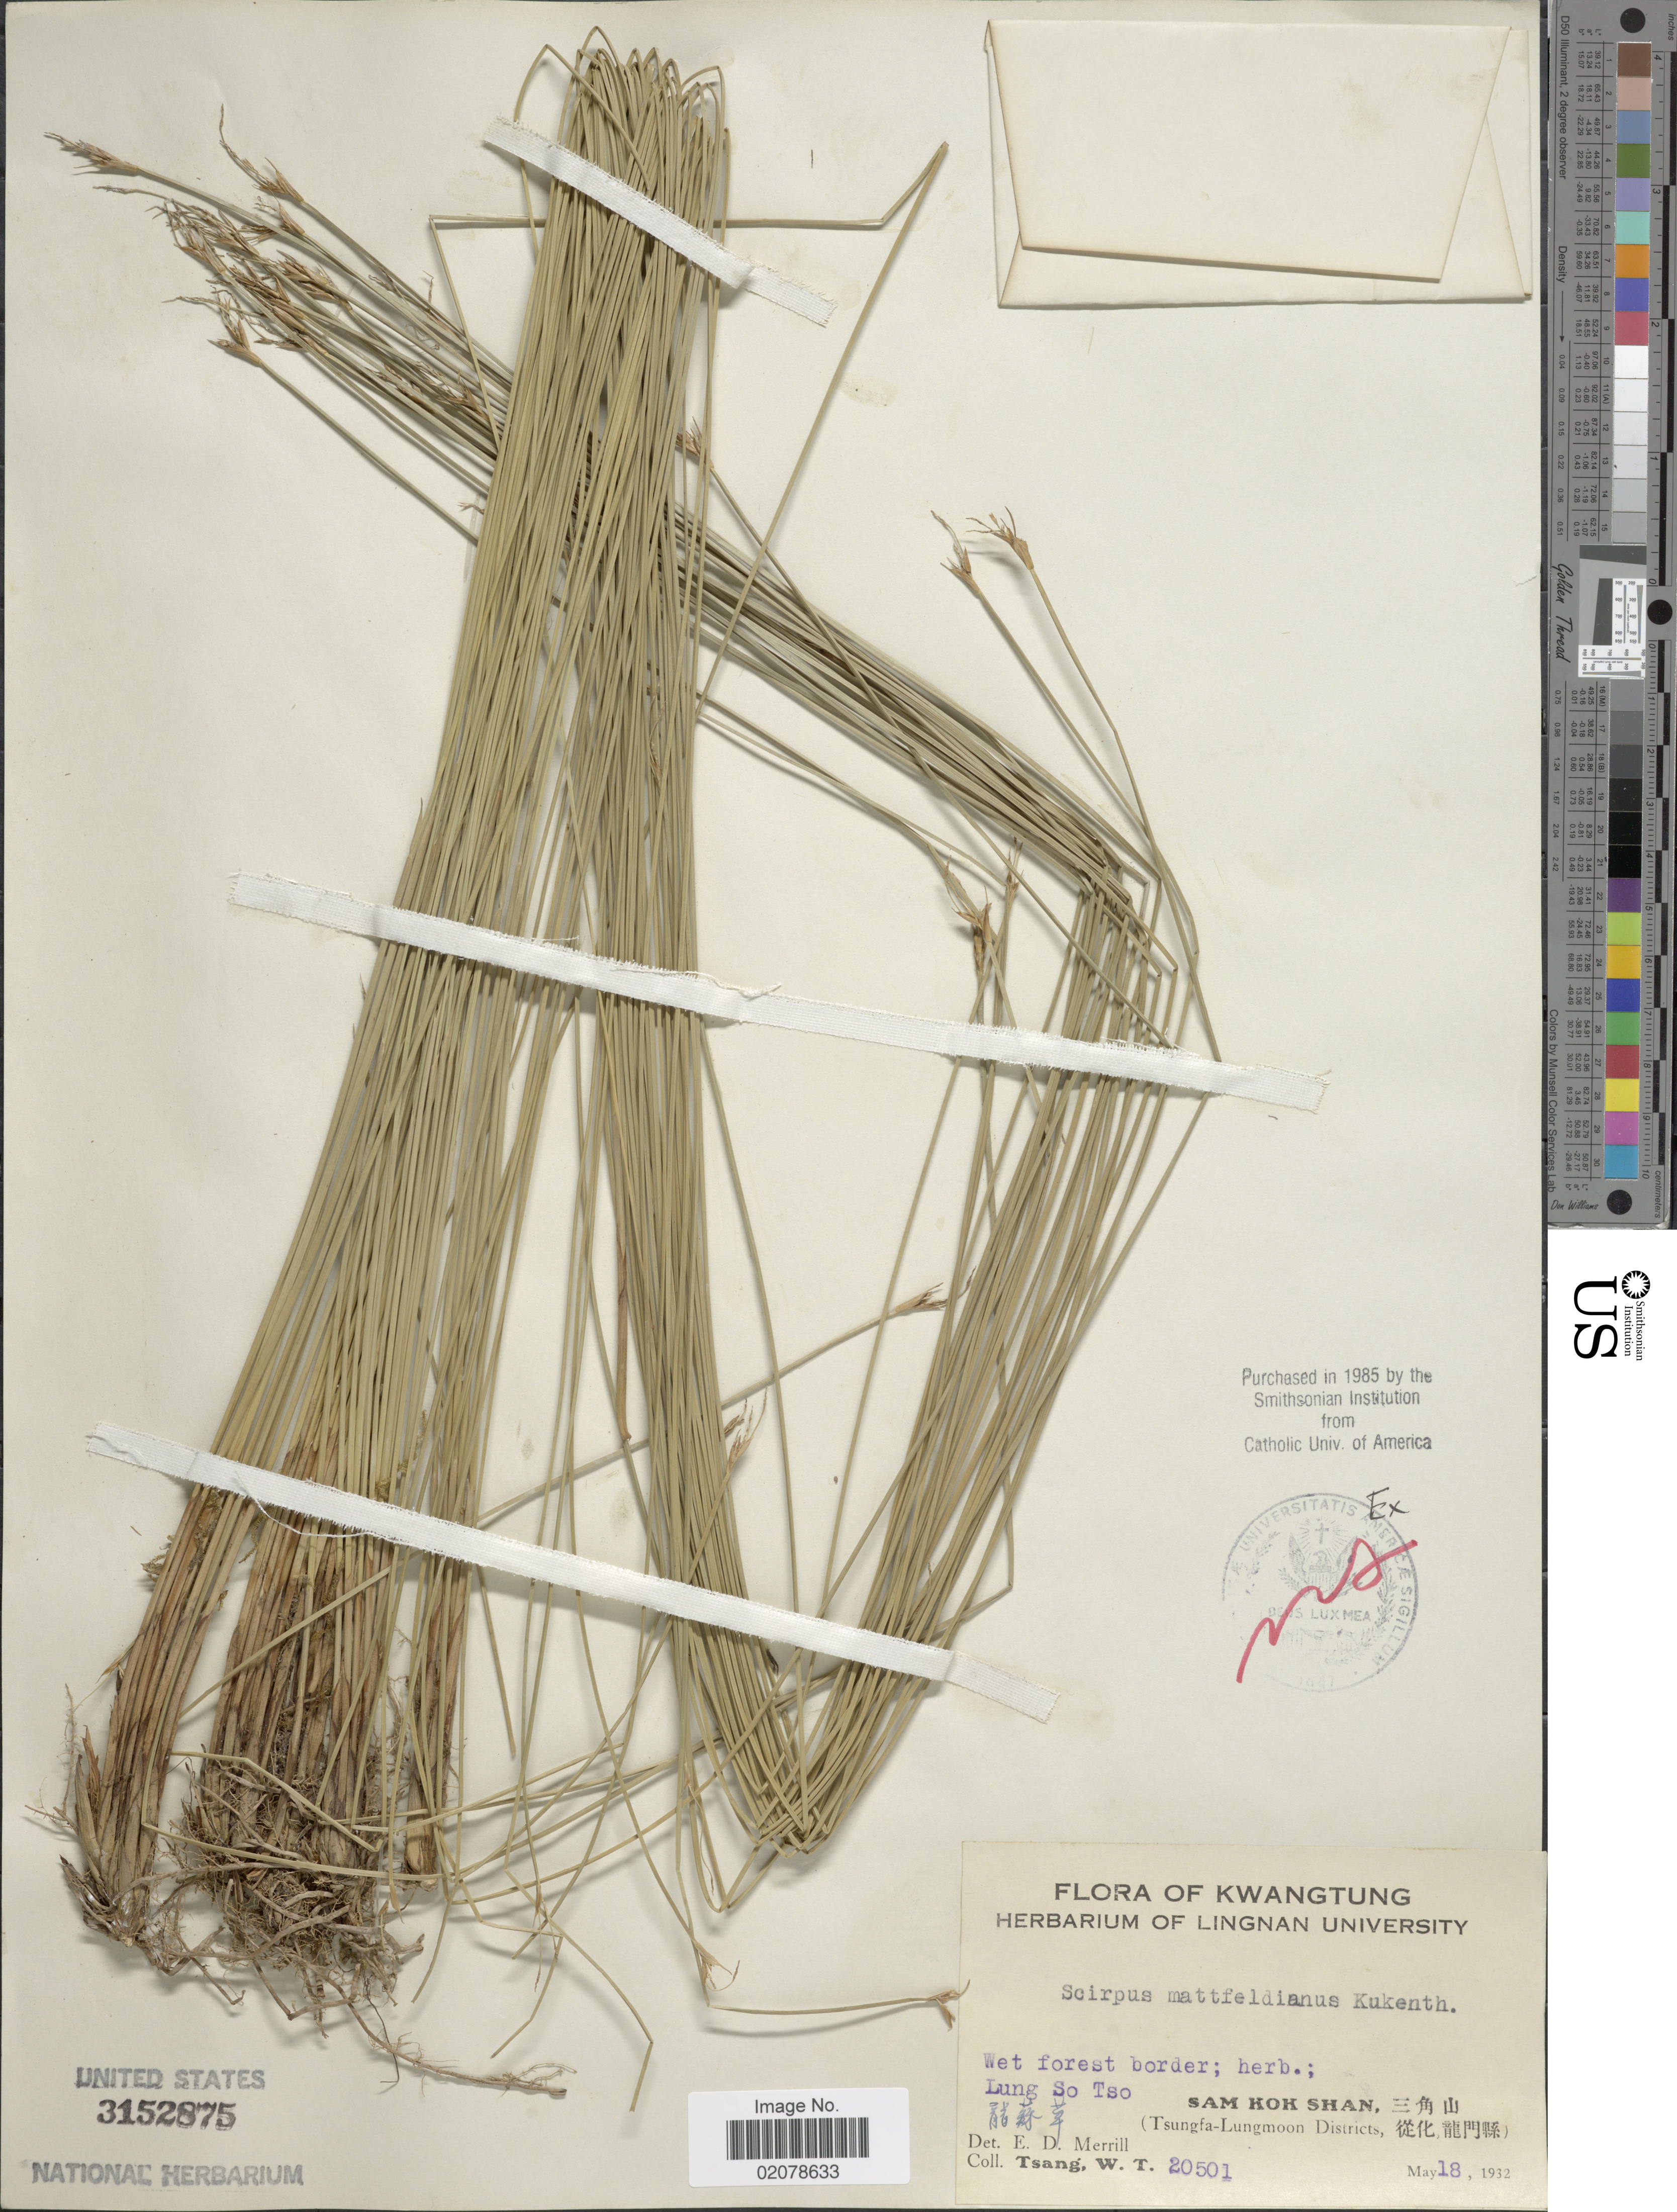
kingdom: Plantae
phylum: Tracheophyta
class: Liliopsida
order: Poales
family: Cyperaceae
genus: Trichophorum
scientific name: Trichophorum mattfeldianum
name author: (Kük.) Liang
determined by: Strong, Mark T., (BOT), Smithsonian Institution - National Museum of Natural History (UNITED STATES)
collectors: W. T. Tsang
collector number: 20501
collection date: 1932-05-18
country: China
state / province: Guangdong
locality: Kwangtung. Lung So Tso. Sam Kok Shan (Tsungfa-Lungmoon Districts)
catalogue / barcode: US 3152875